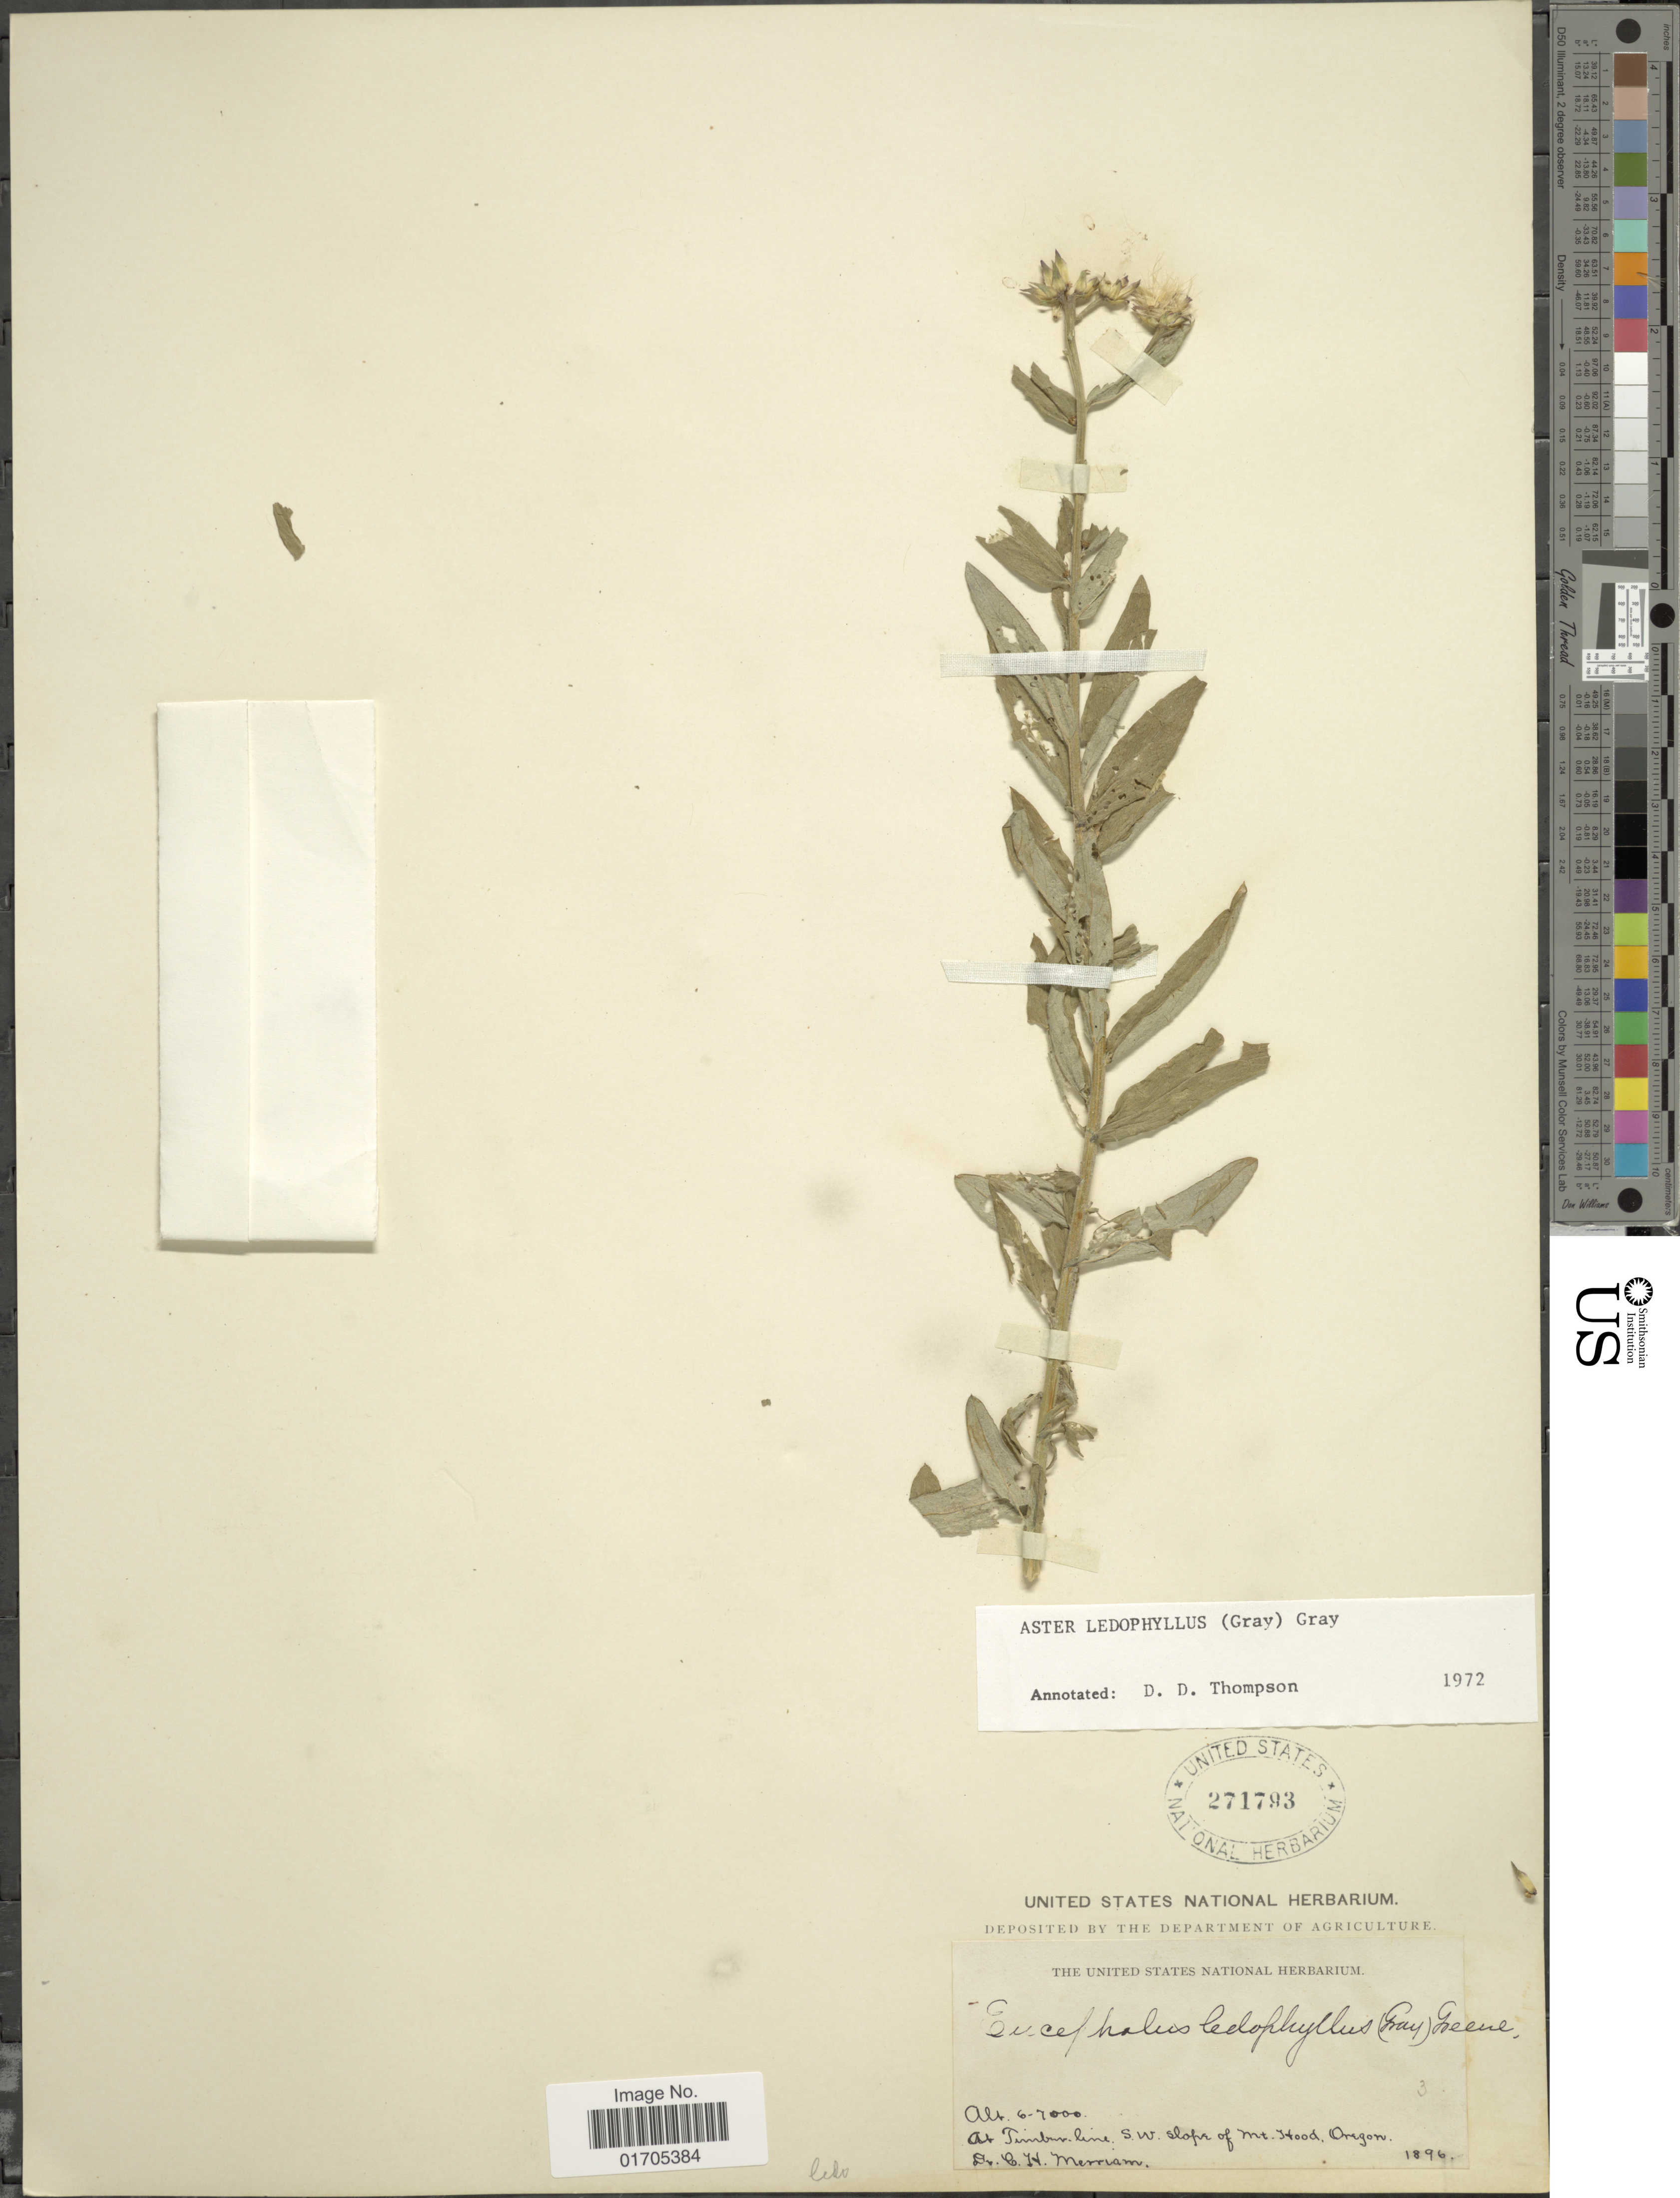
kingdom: Plantae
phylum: Tracheophyta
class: Magnoliopsida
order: Asterales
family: Asteraceae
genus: Eucephalus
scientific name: Eucephalus ledophyllus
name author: (A. Gray) Greene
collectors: C. Merriam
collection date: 1896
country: United States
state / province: Oregon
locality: At Timber-line, S.W. slope of Mt. Hood, Oregon.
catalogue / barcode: US 271793